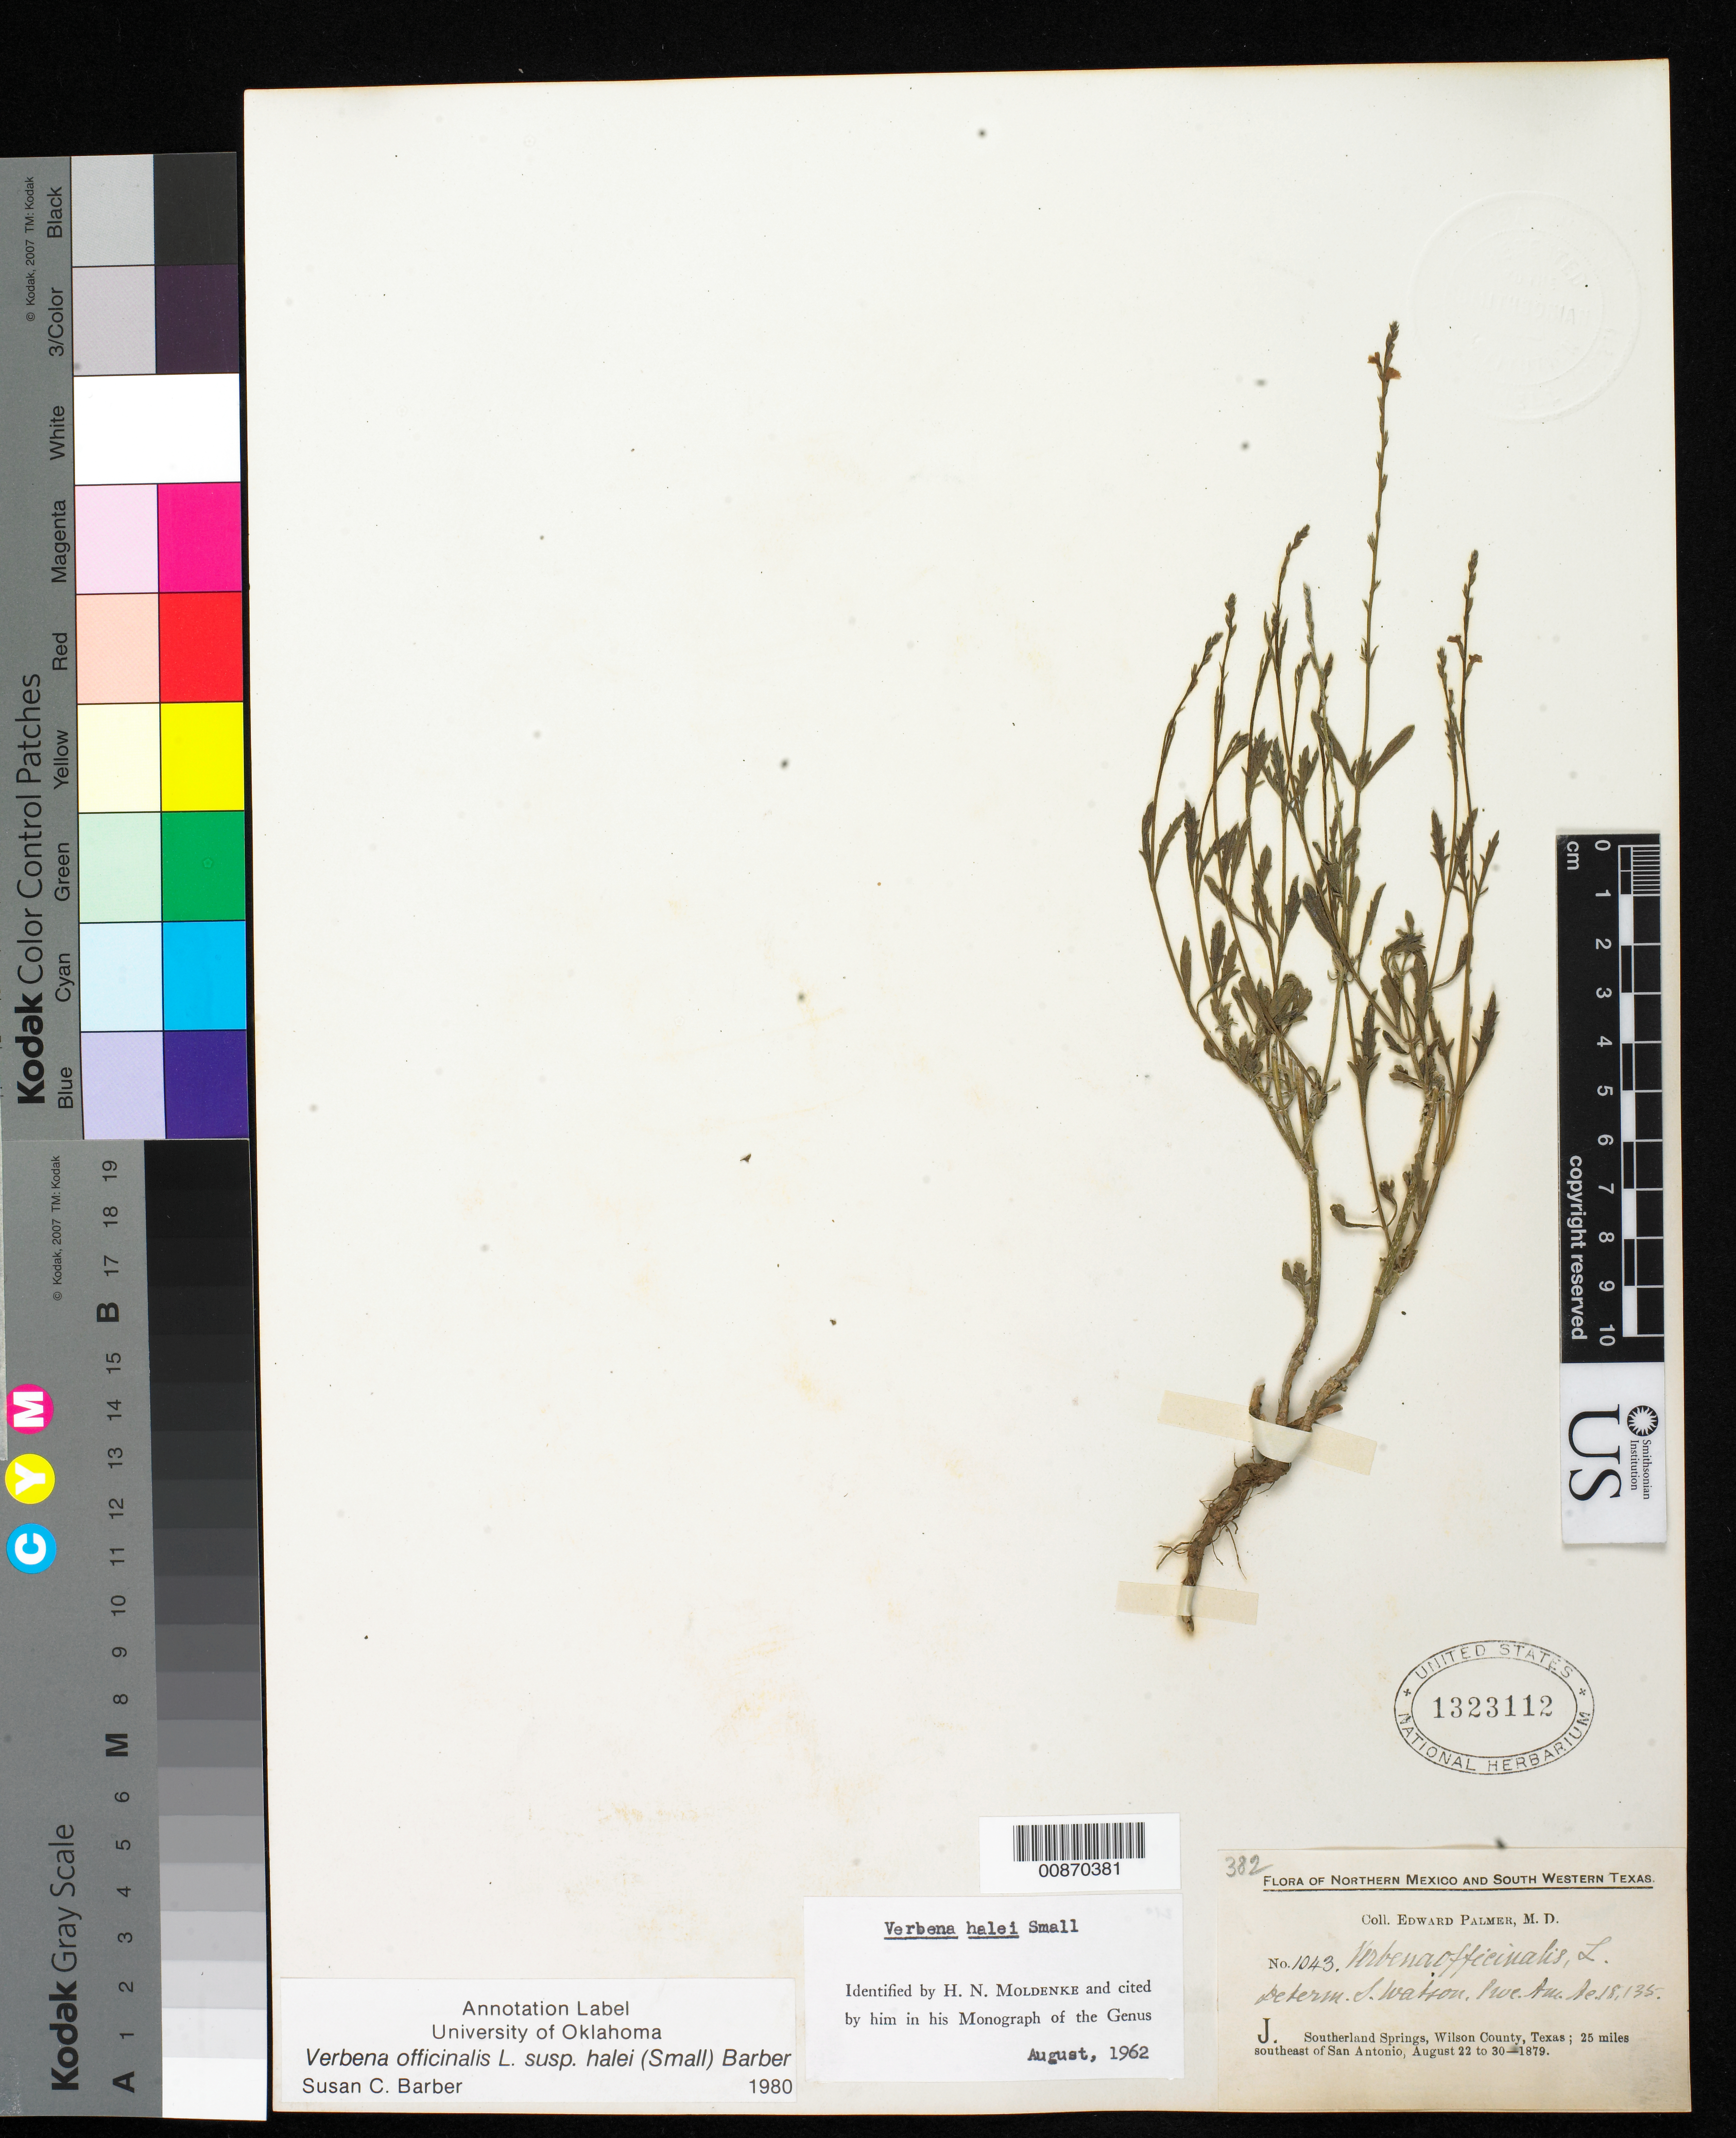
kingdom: Plantae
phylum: Tracheophyta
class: Magnoliopsida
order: Lamiales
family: Verbenaceae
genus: Verbena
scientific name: Verbena officinalis subsp. halei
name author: L.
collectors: E. Palmer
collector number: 1043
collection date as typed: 22 Aug 1879 to 30 Aug 1879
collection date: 1879-08-22/1879-08-30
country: United States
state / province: Texas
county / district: Wilson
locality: J. Southerland Spring, Wilson County, Texas; 25 miles southeast of San Antonio.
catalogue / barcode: US 1323112